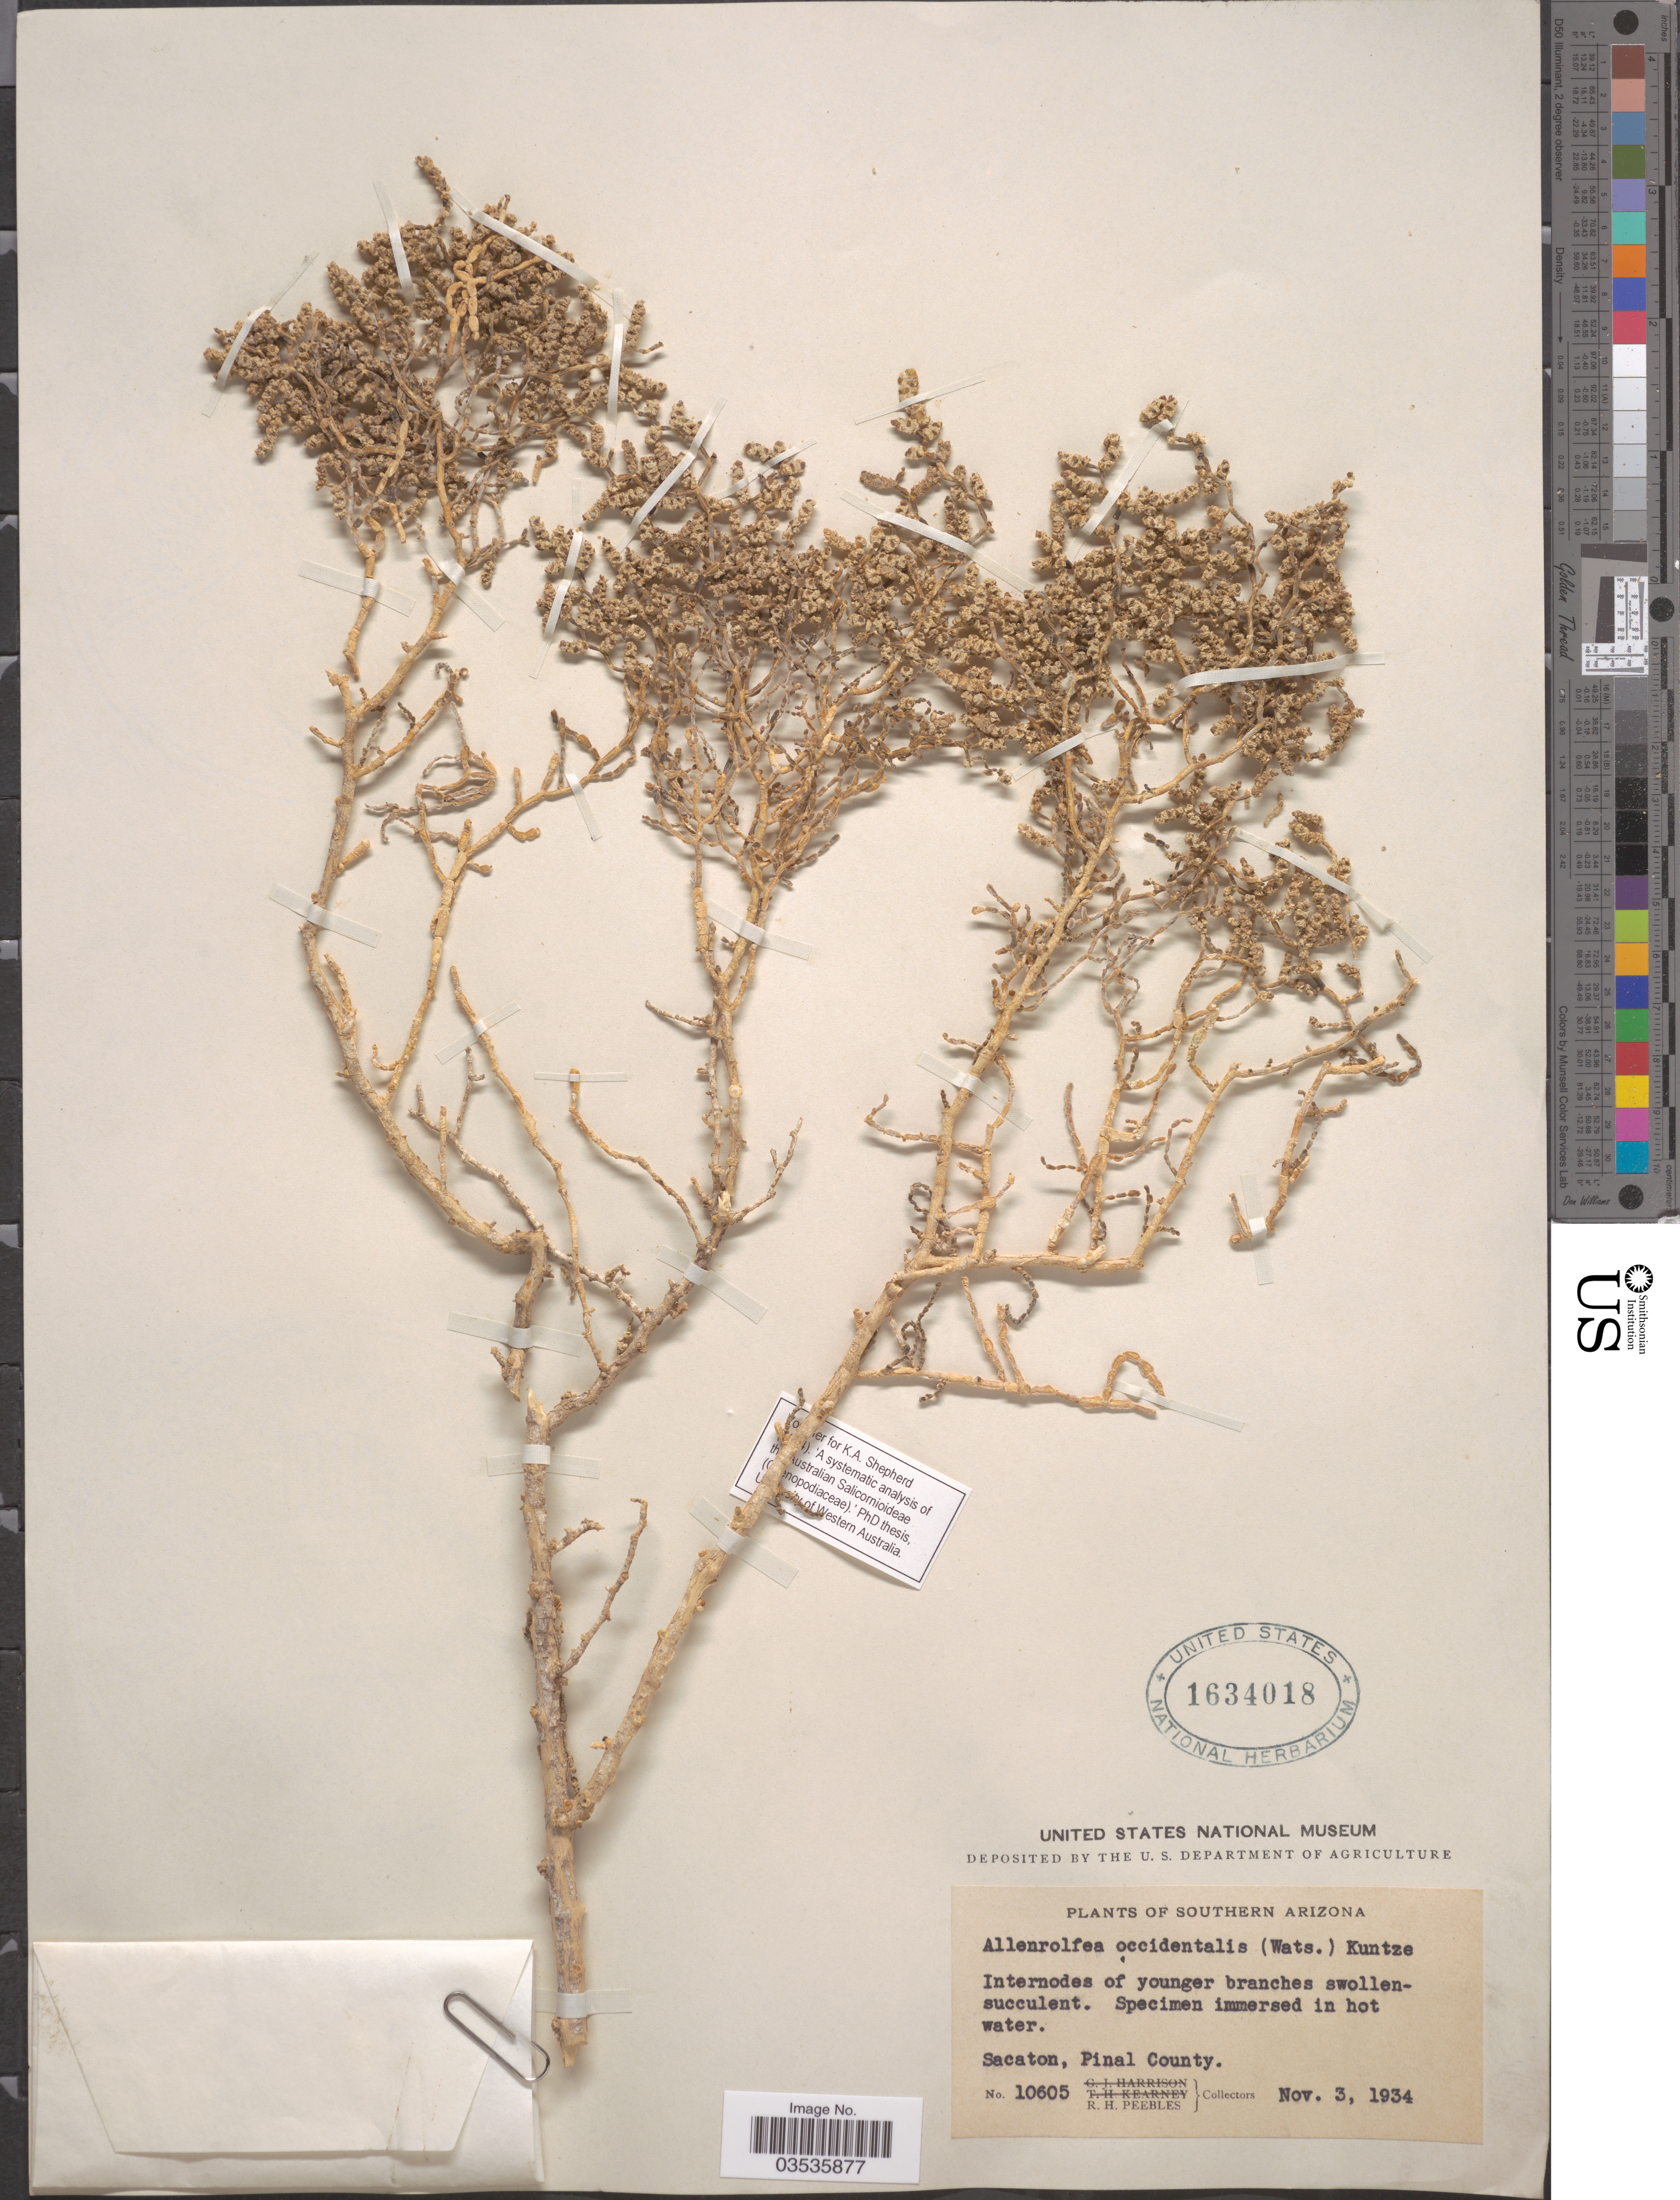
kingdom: Plantae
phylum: Tracheophyta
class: Magnoliopsida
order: Caryophyllales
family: Amaranthaceae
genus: Allenrolfea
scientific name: Allenrolfea occidentalis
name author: (S. Watson) Kuntze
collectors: R. H. Peebles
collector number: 10605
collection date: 1934-11-03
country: United States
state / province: Arizona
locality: Southern Arizona. Sacaton, Pinal County.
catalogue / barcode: US 1634018